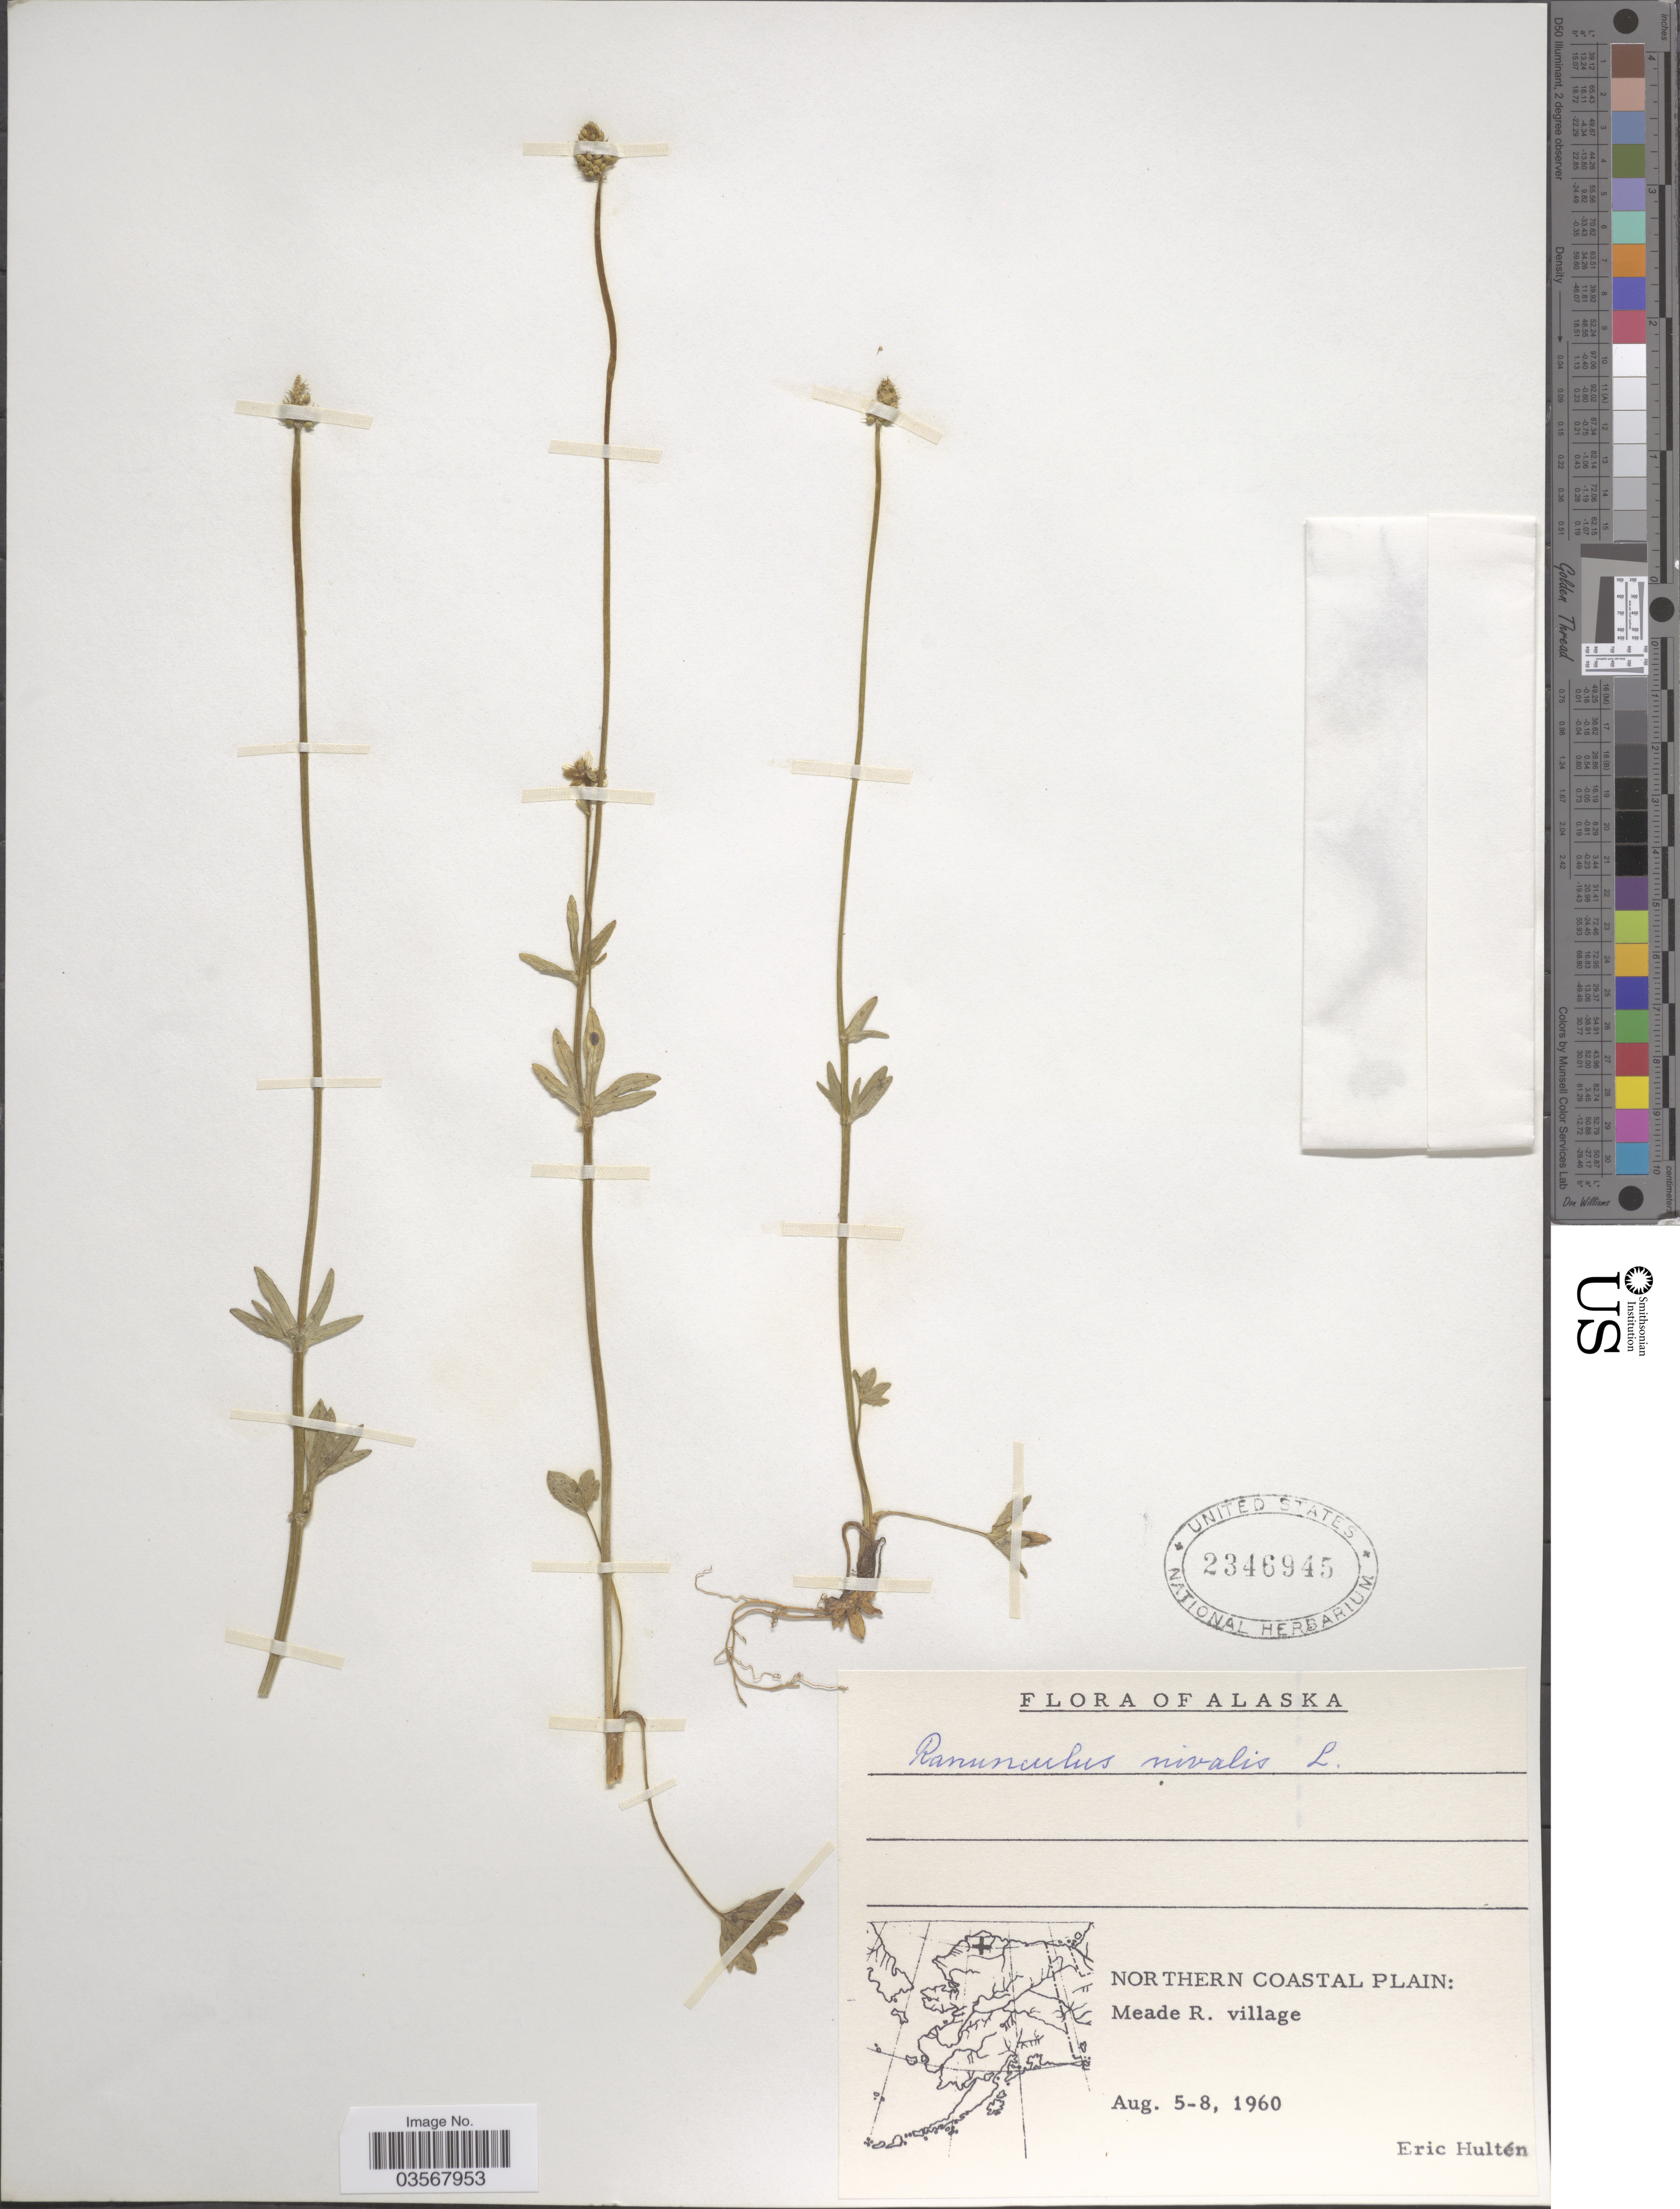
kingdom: Plantae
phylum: Tracheophyta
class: Magnoliopsida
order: Ranunculales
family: Ranunculaceae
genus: Ranunculus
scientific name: Ranunculus nivalis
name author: L.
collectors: E. G. Hultén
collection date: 1960-08-05/1960-08-08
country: United States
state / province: Alaska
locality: Northern Coastal Plain: Meade R. village.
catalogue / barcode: US 2346945